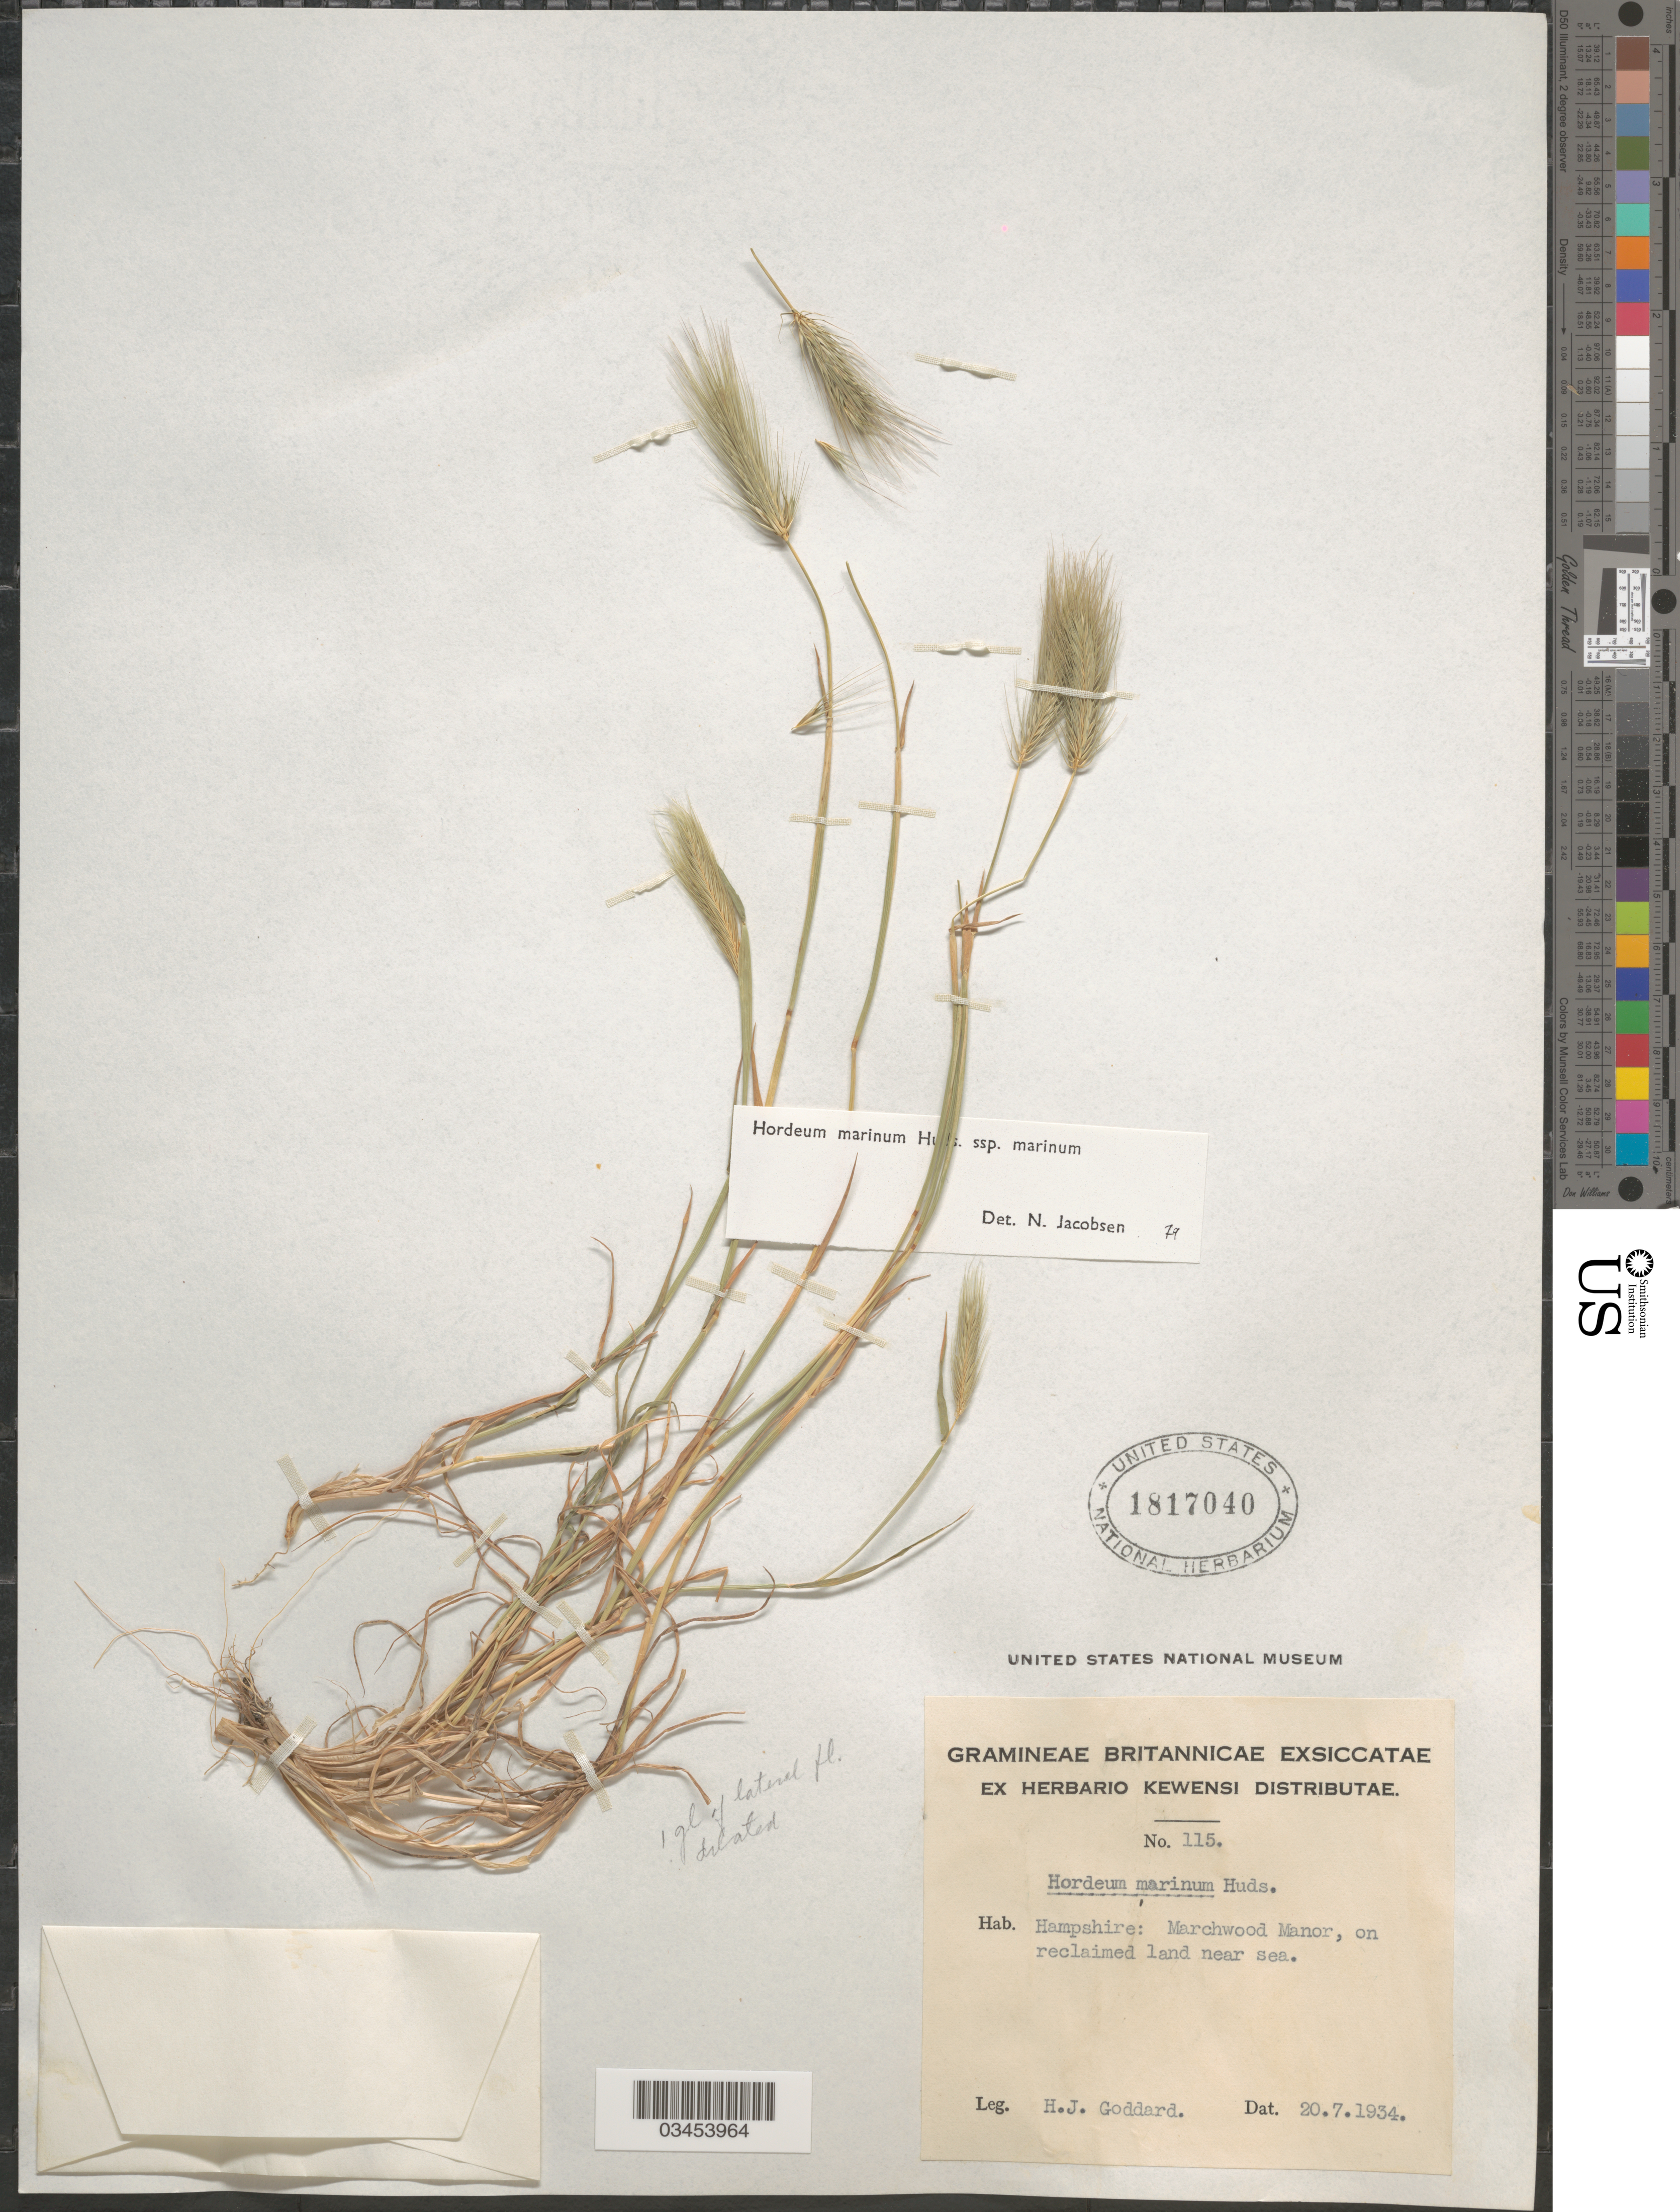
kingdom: Plantae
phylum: Tracheophyta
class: Liliopsida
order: Poales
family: Poaceae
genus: Hordeum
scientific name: Hordeum marinum subsp. marinum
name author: Huds.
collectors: H. Goddard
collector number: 115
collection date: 1934-07-20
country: United Kingdom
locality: Britannicae. Hampshire: Marchwood Manor, on reclaimed land near sea.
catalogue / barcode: US 1817040